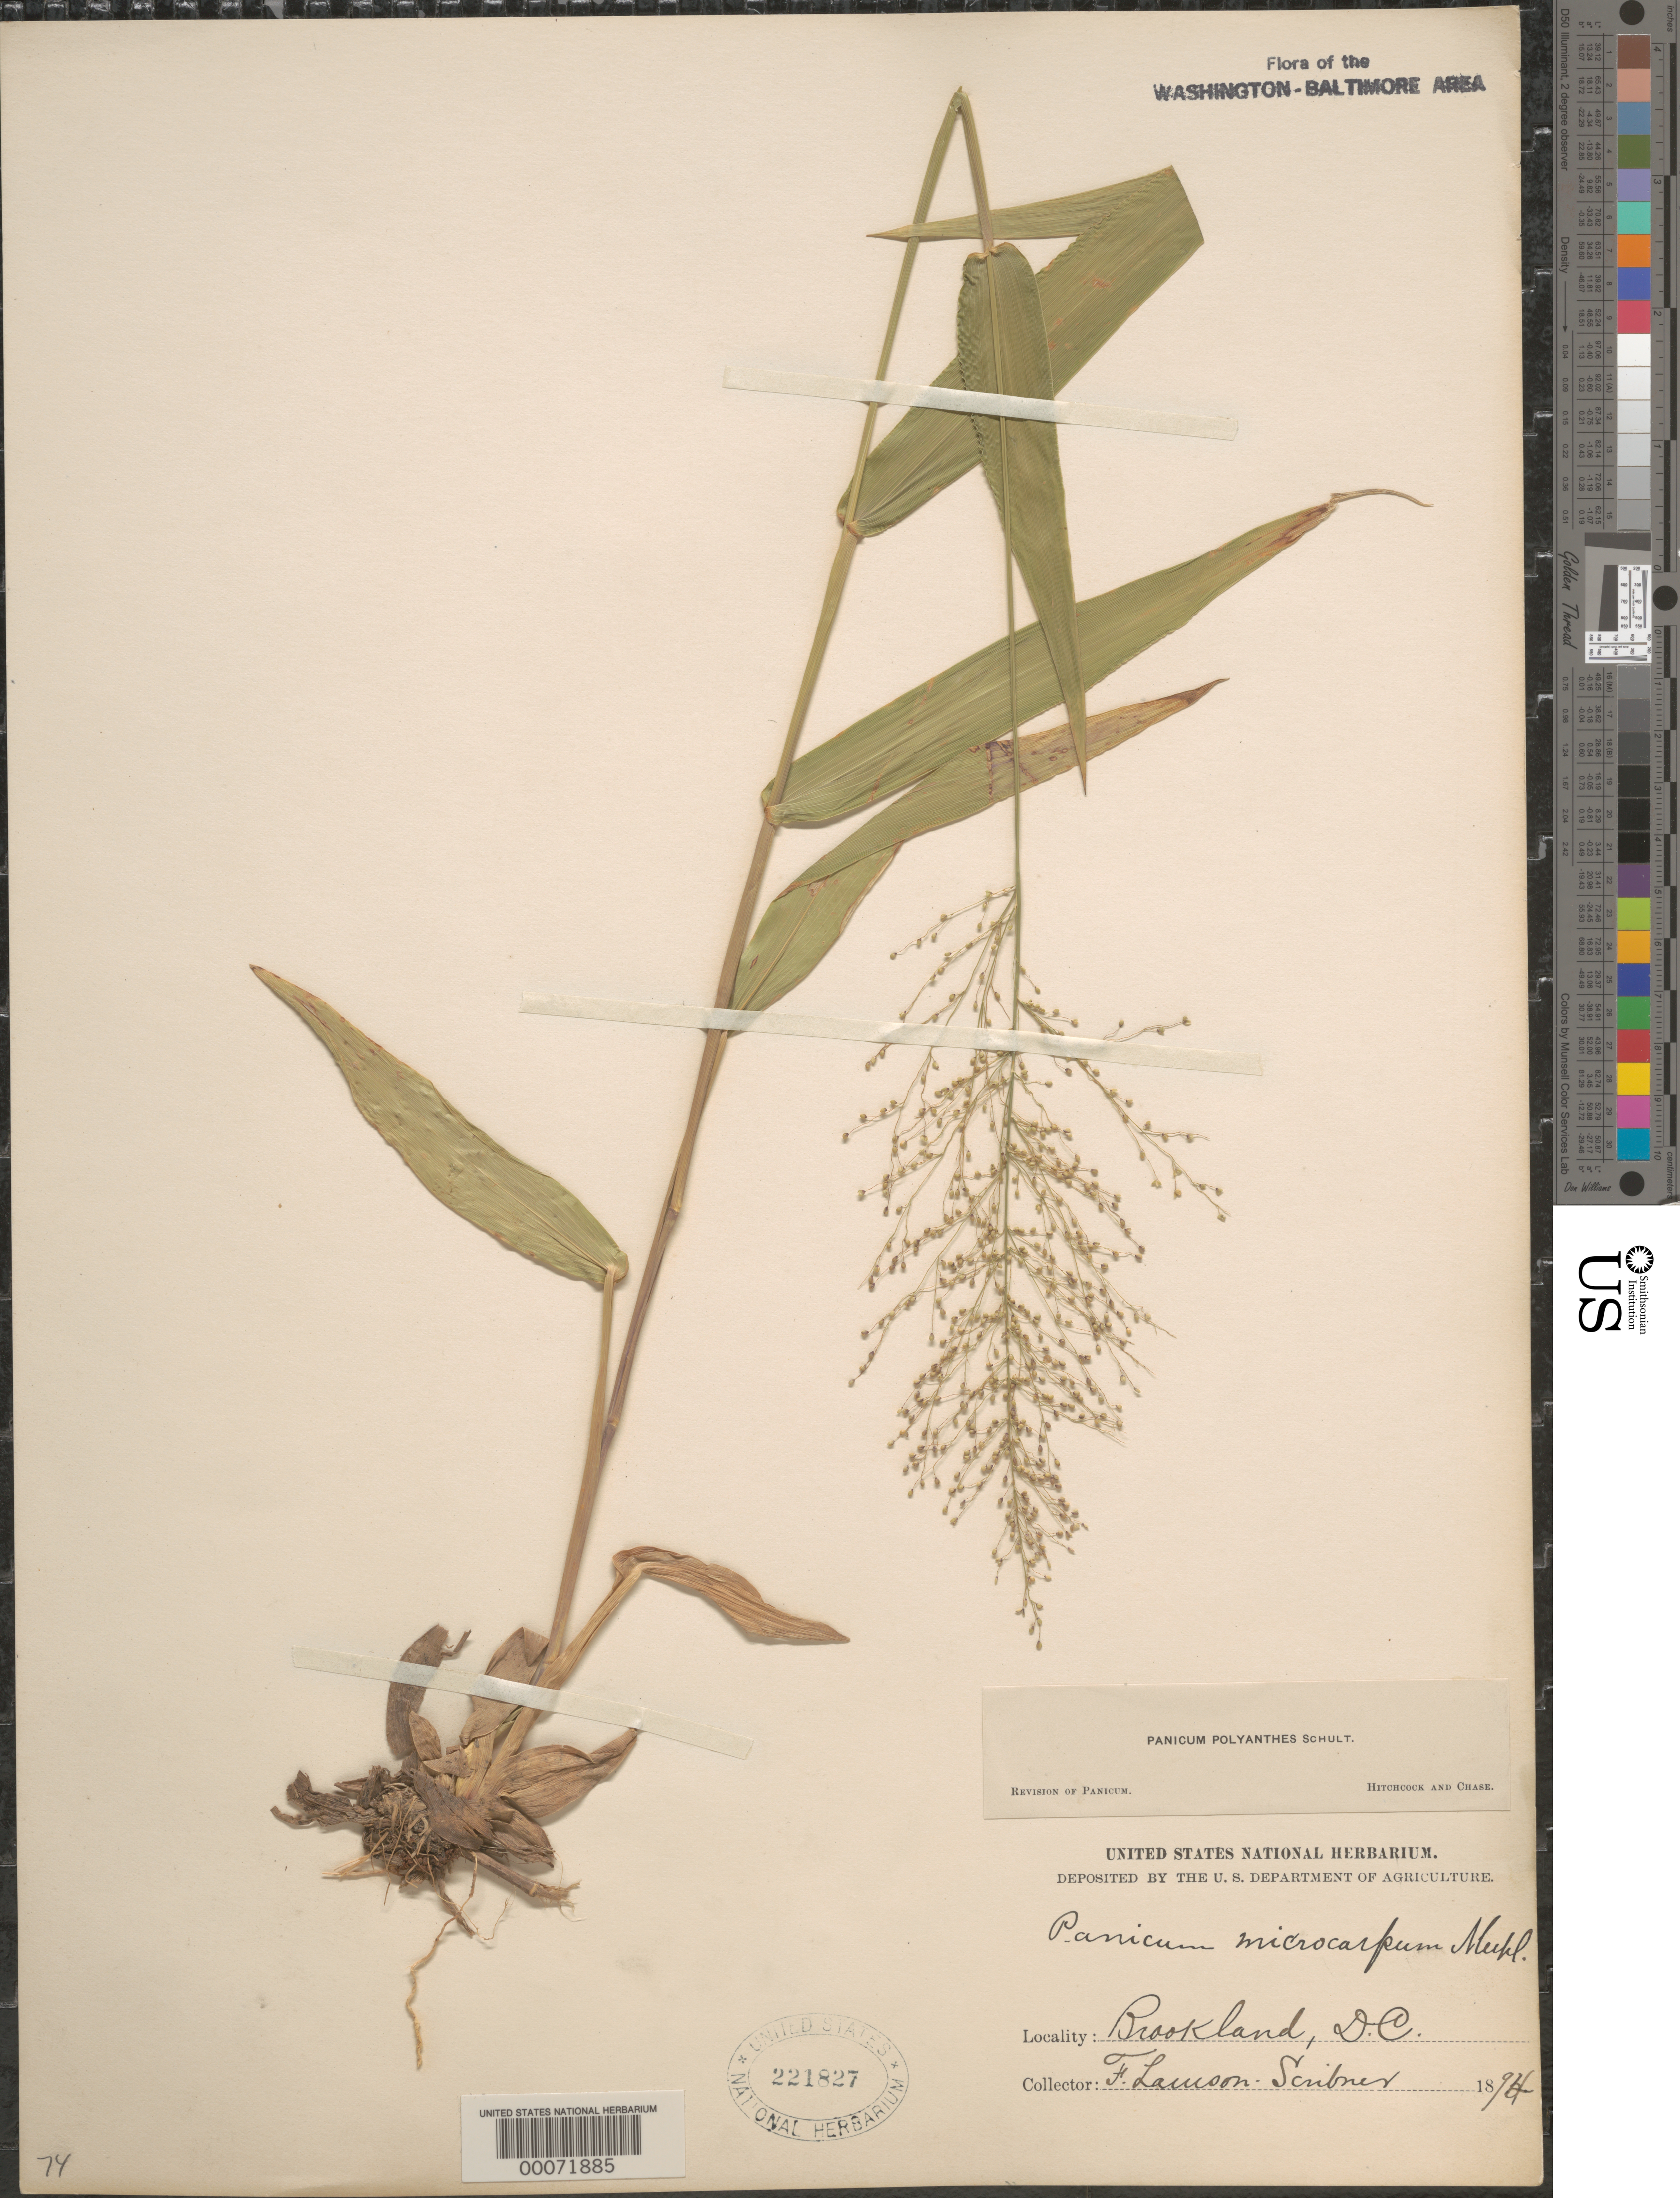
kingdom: Plantae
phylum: Tracheophyta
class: Liliopsida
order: Poales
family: Poaceae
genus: Dichanthelium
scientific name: Dichanthelium dichotomum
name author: (L.) Gould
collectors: F. L. Scribner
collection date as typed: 1894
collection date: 1894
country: United States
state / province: District of Columbia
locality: Brookland, DC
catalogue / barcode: US 221827